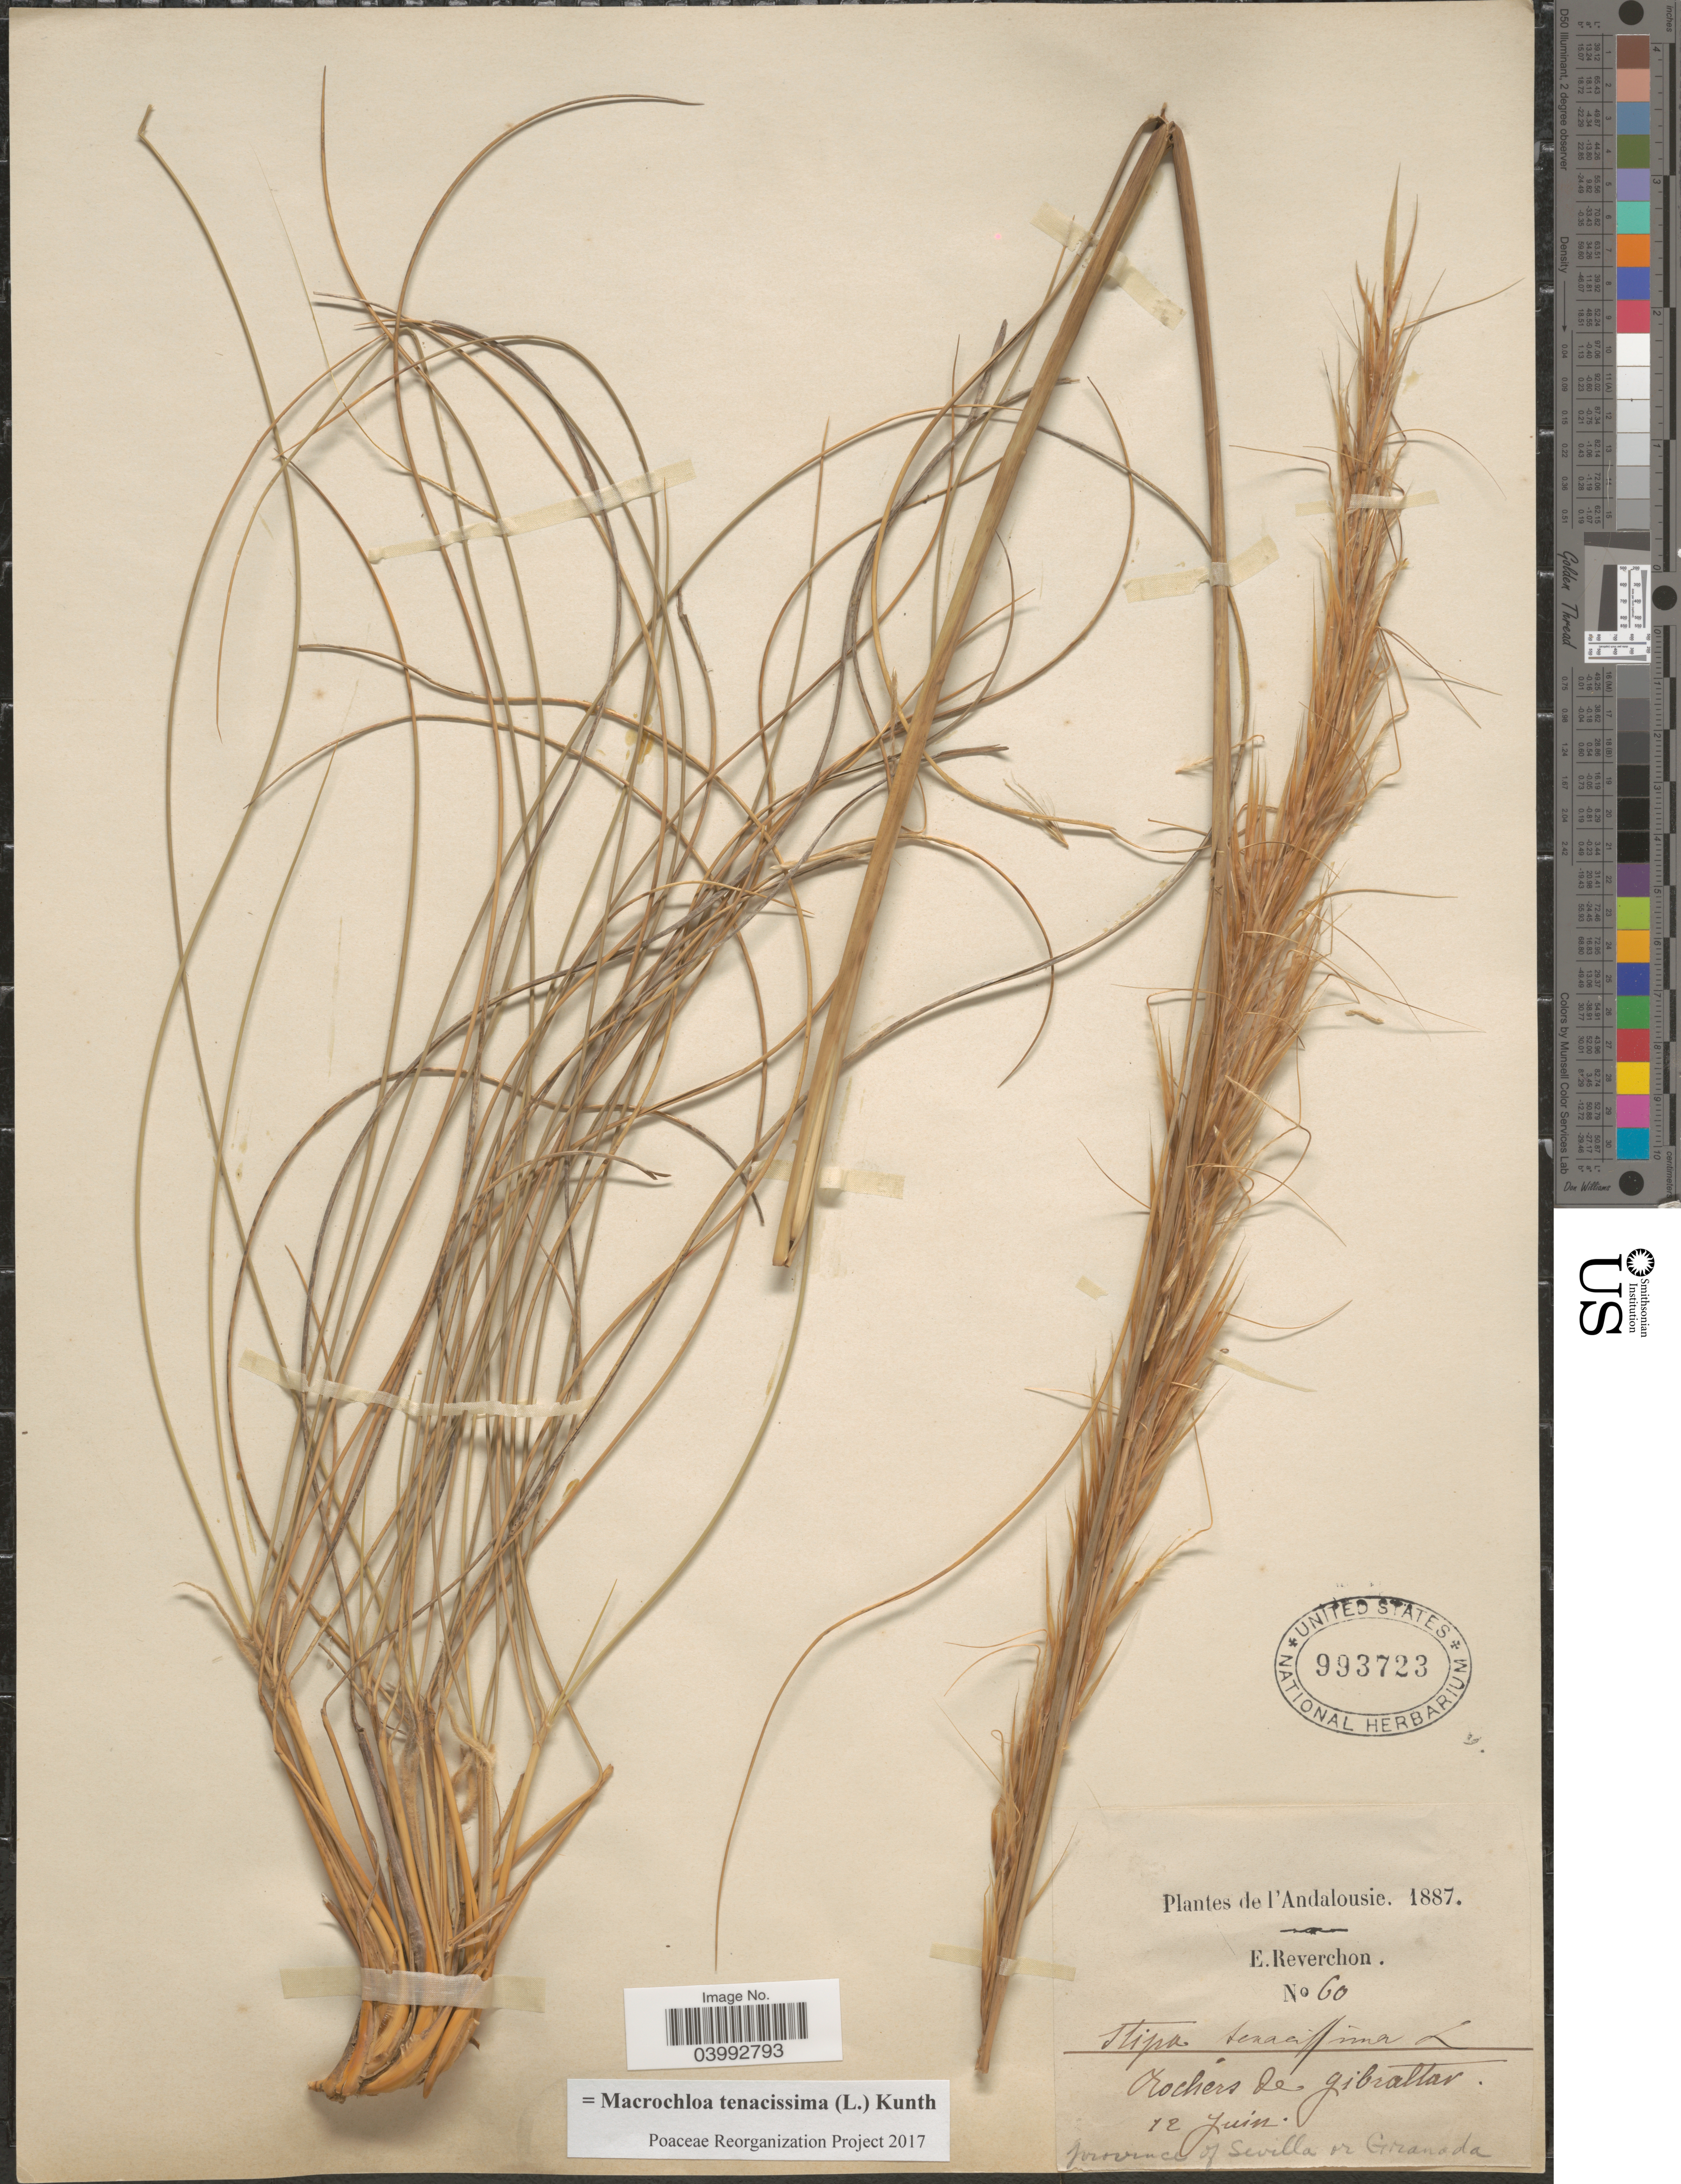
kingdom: Plantae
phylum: Tracheophyta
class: Liliopsida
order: Poales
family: Poaceae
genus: Macrochloa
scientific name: Macrochloa tenacissima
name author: (L.) Kunth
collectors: E. Reverchon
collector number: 60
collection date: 1887-06-12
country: Nicaragua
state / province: Granada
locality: L' Andalousie. Rochers de gibraltar. Province of Sevilla or Granada.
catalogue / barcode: US 993723